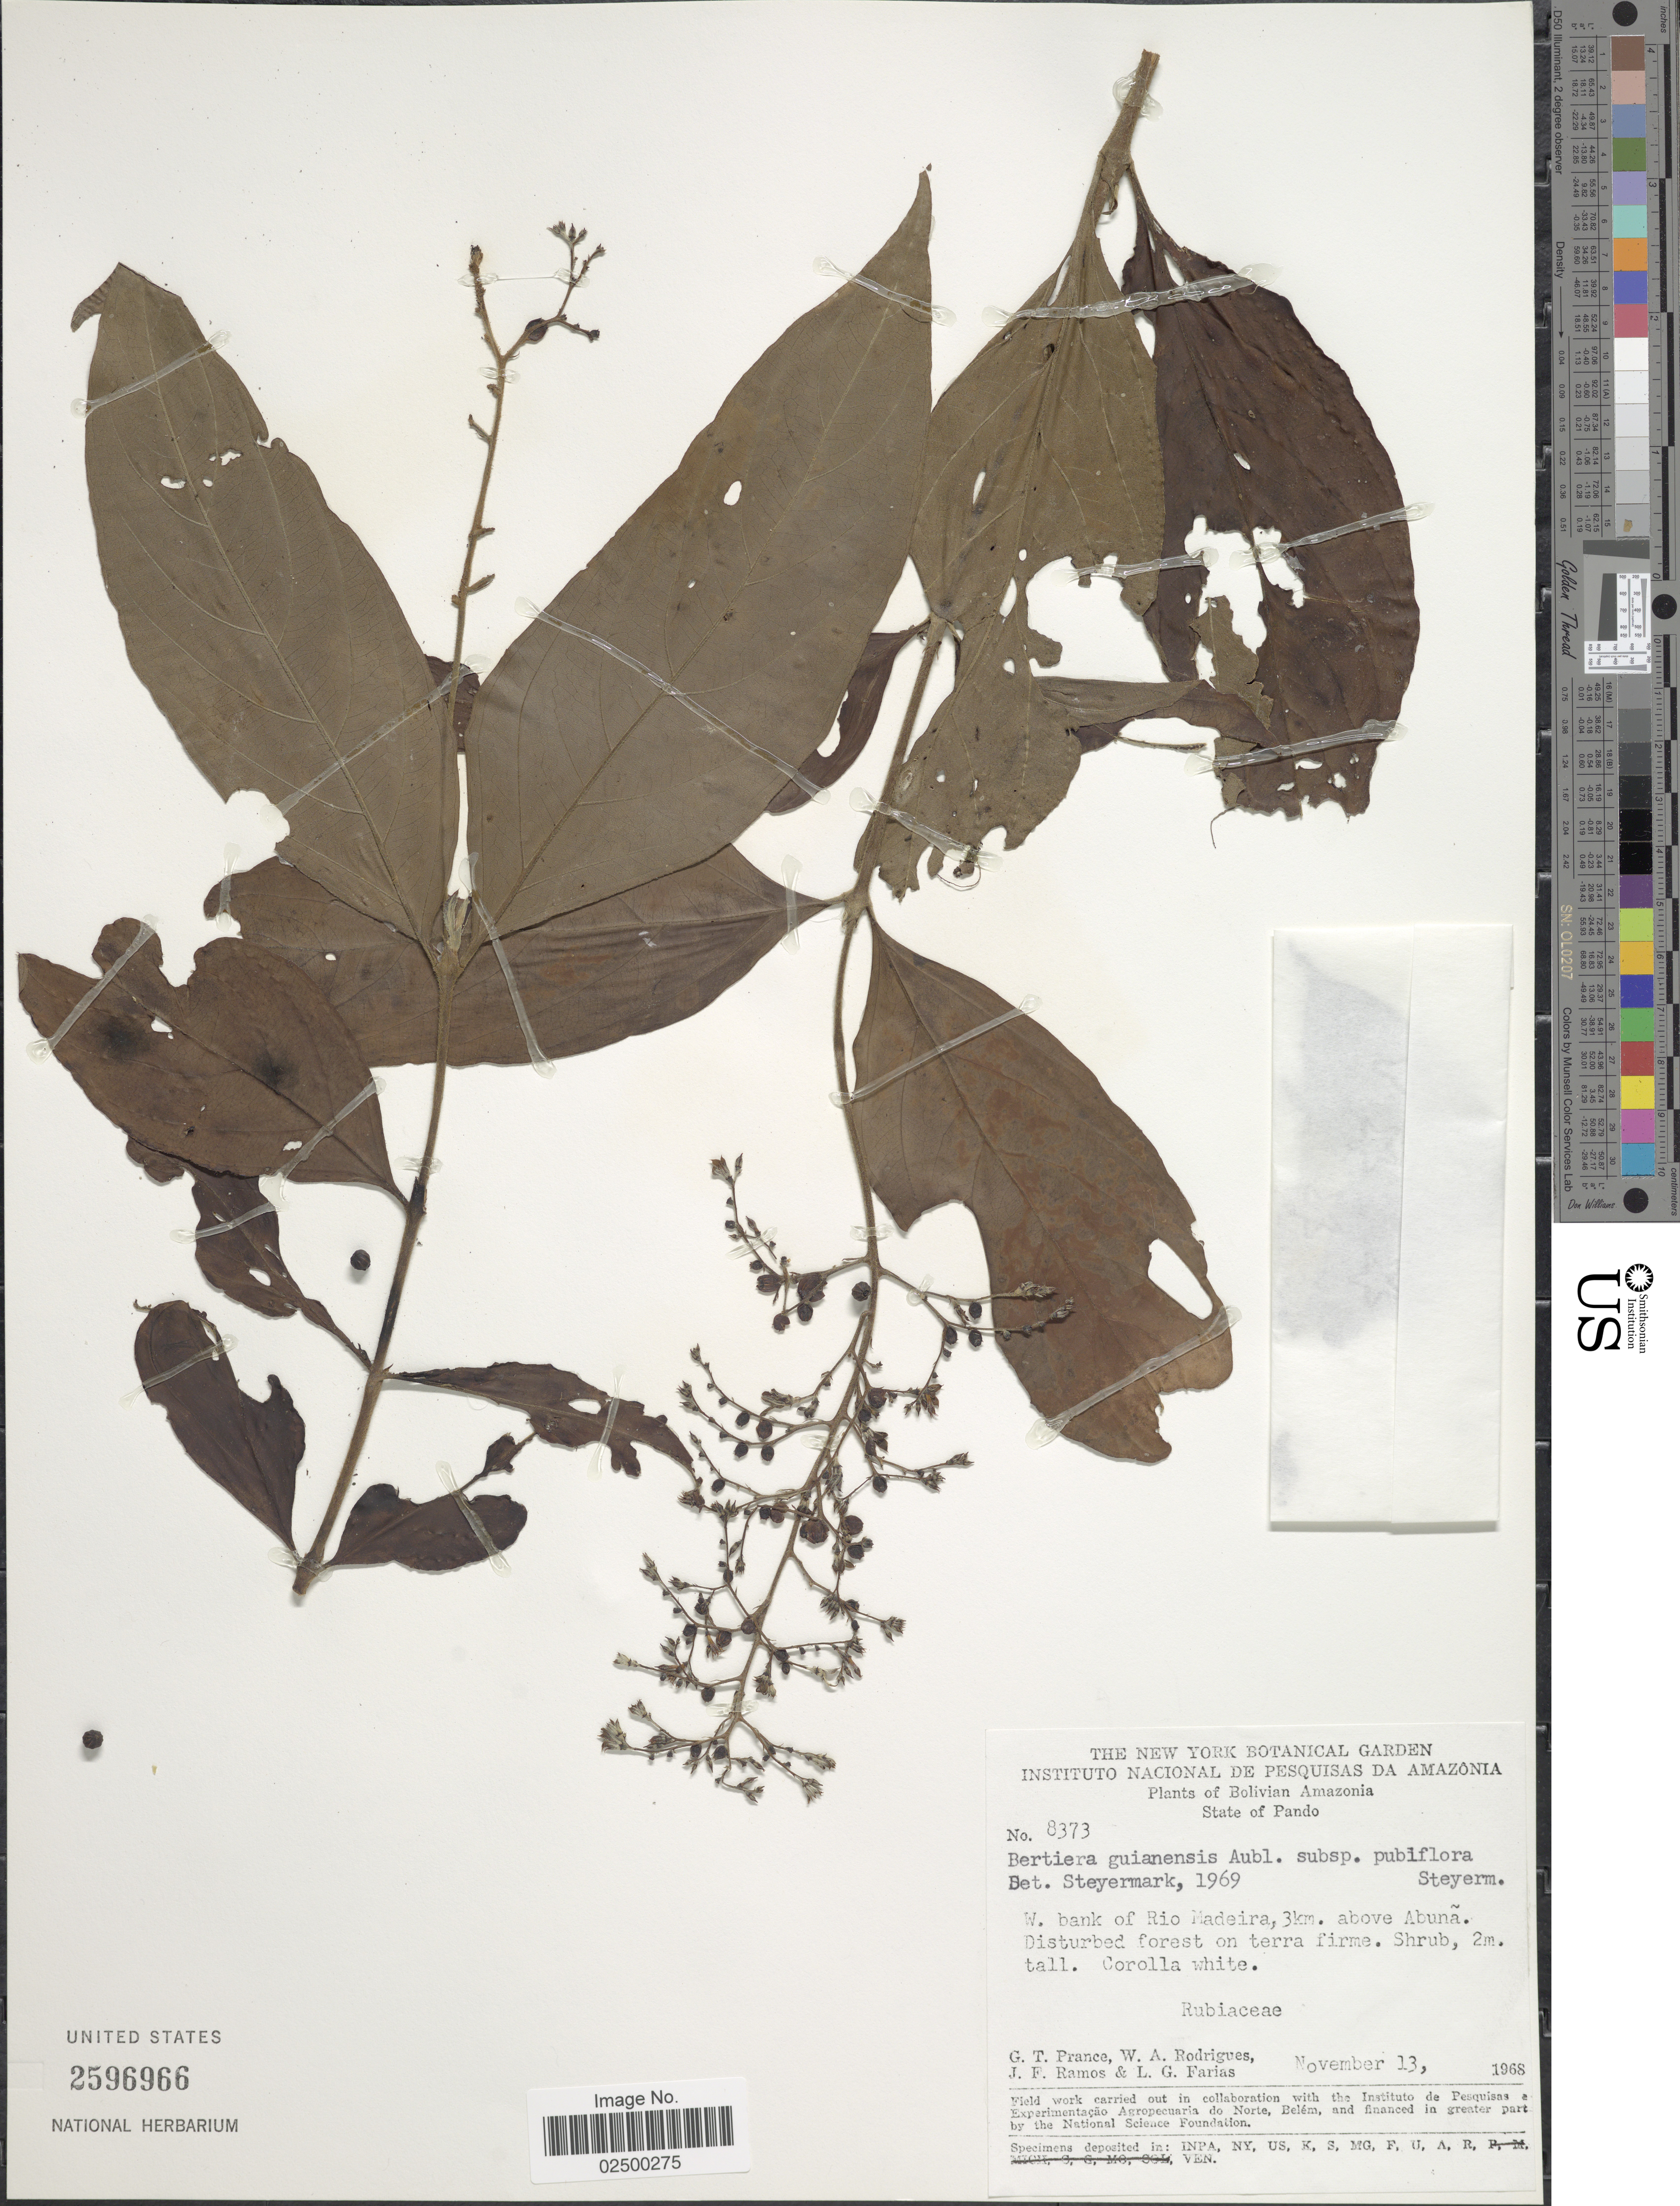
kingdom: Plantae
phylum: Tracheophyta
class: Magnoliopsida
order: Gentianales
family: Rubiaceae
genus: Bertiera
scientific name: Bertiera guianensis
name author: Aubl.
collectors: G. T. Prance, W. A. Rodrigues, J. M. Ramos & L. G. Farias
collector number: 8373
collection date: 1968-11-13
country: Bolivia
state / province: Pando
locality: Bolivian Amazonia, W. bank of Rio Madeira, 3 km. abvoe Abuna, disturbed forest on terra firme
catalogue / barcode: US 2596966